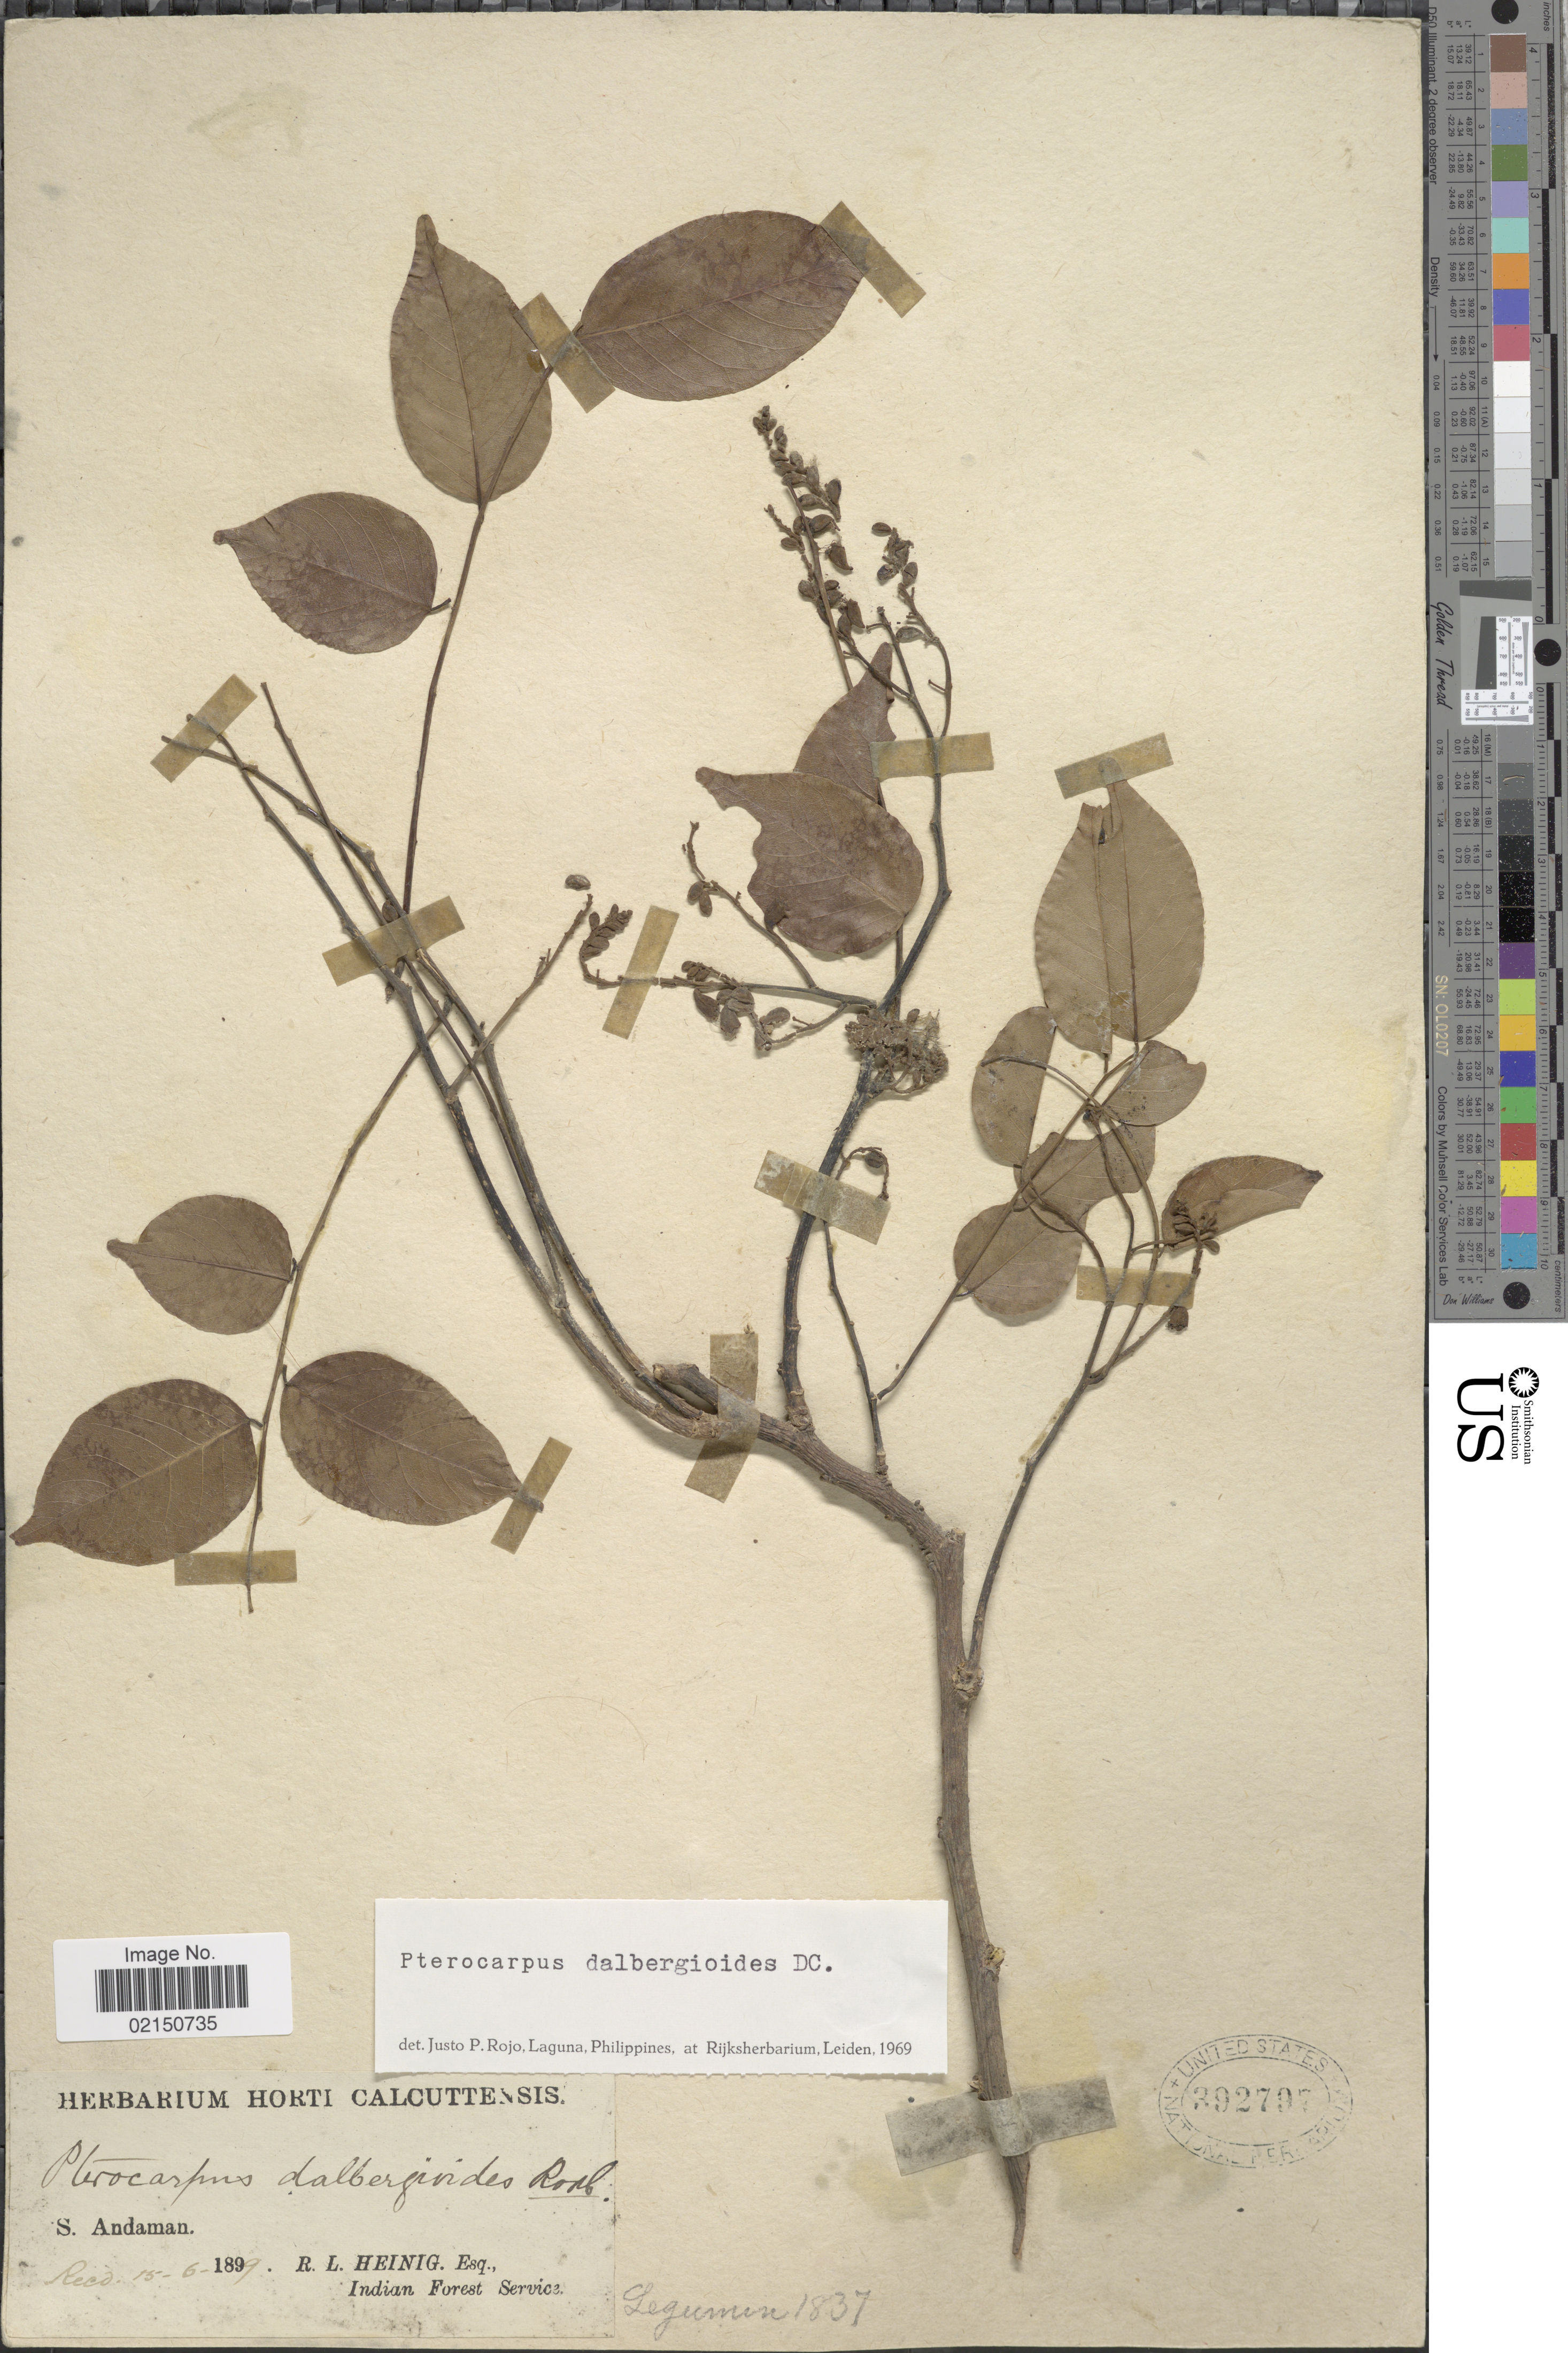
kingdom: Plantae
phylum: Tracheophyta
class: Magnoliopsida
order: Fabales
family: Fabaceae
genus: Pterocarpus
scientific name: Pterocarpus dalbergioides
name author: Roxb. ex DC.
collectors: R. Heinig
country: India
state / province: Andaman and Nicobar Islands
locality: S. Andaman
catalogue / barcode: US 392797